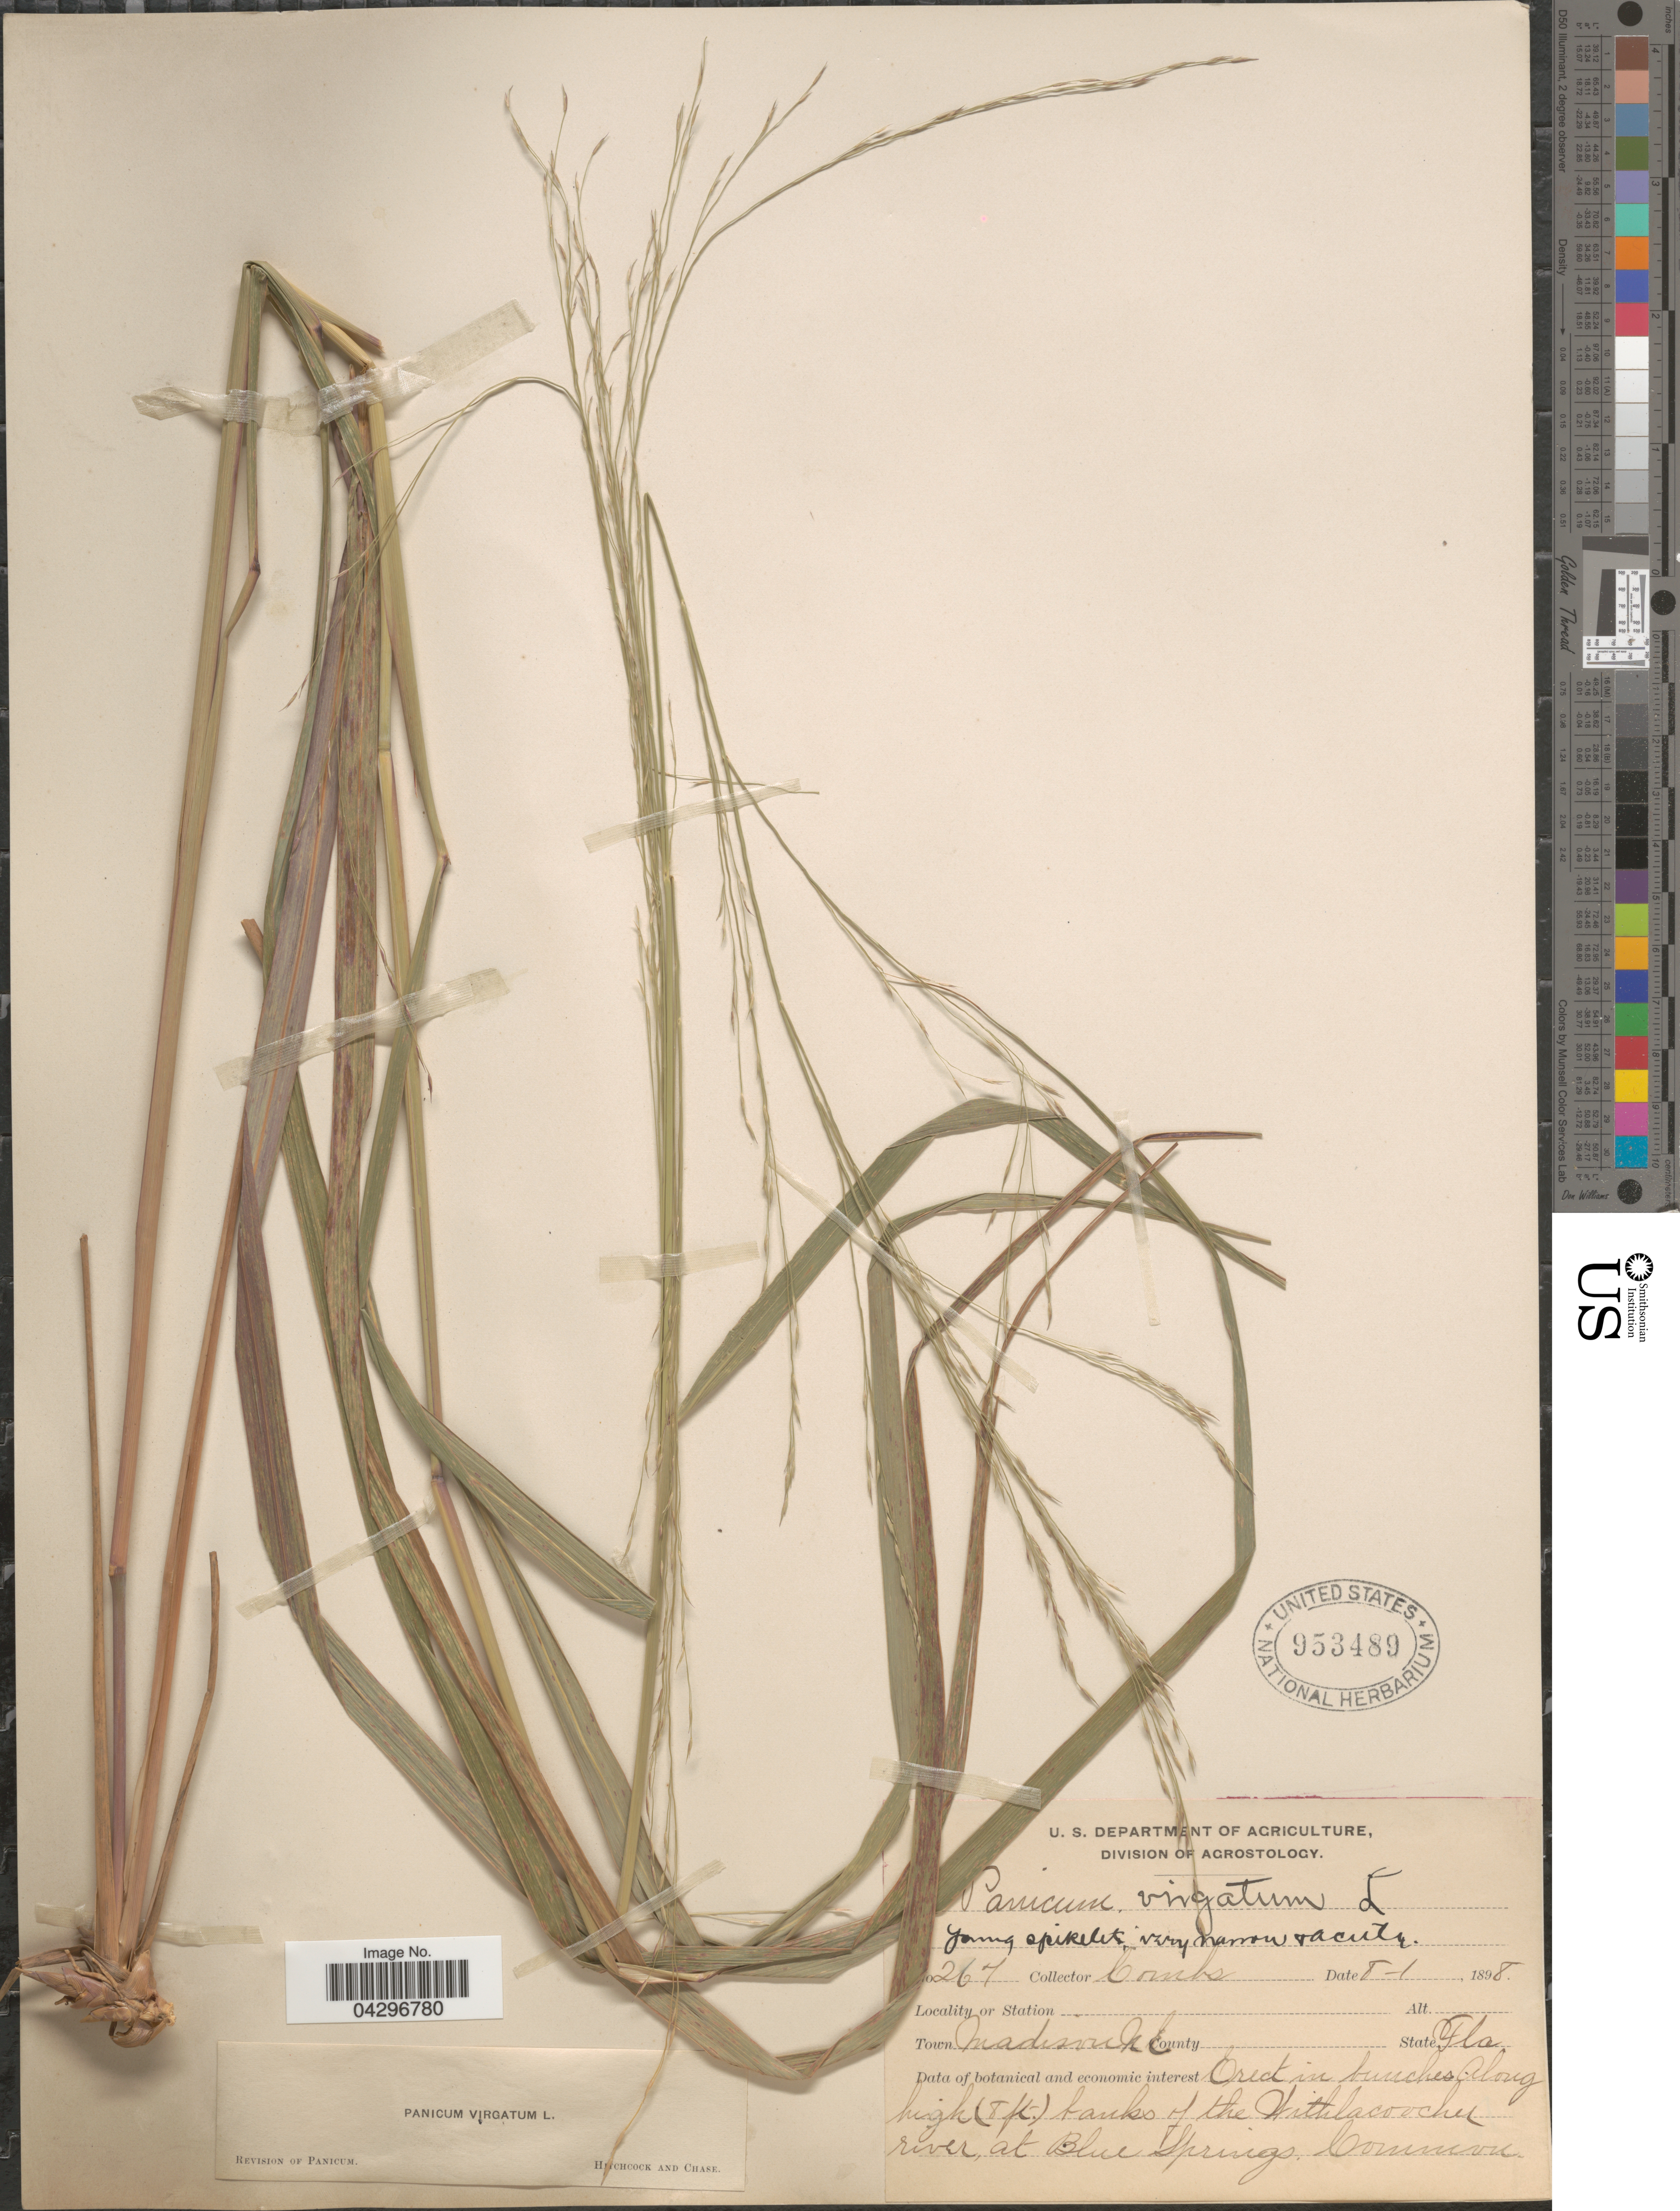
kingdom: Plantae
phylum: Tracheophyta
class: Liliopsida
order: Poales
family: Poaceae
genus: Panicum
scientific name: Panicum virgatum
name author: L.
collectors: -. Combs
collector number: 267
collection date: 1898-08-01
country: United States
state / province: Florida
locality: Town Madison NE. Along high (8ft) banks of the Withlacoochee river, at Blue Springs.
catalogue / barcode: US 953489